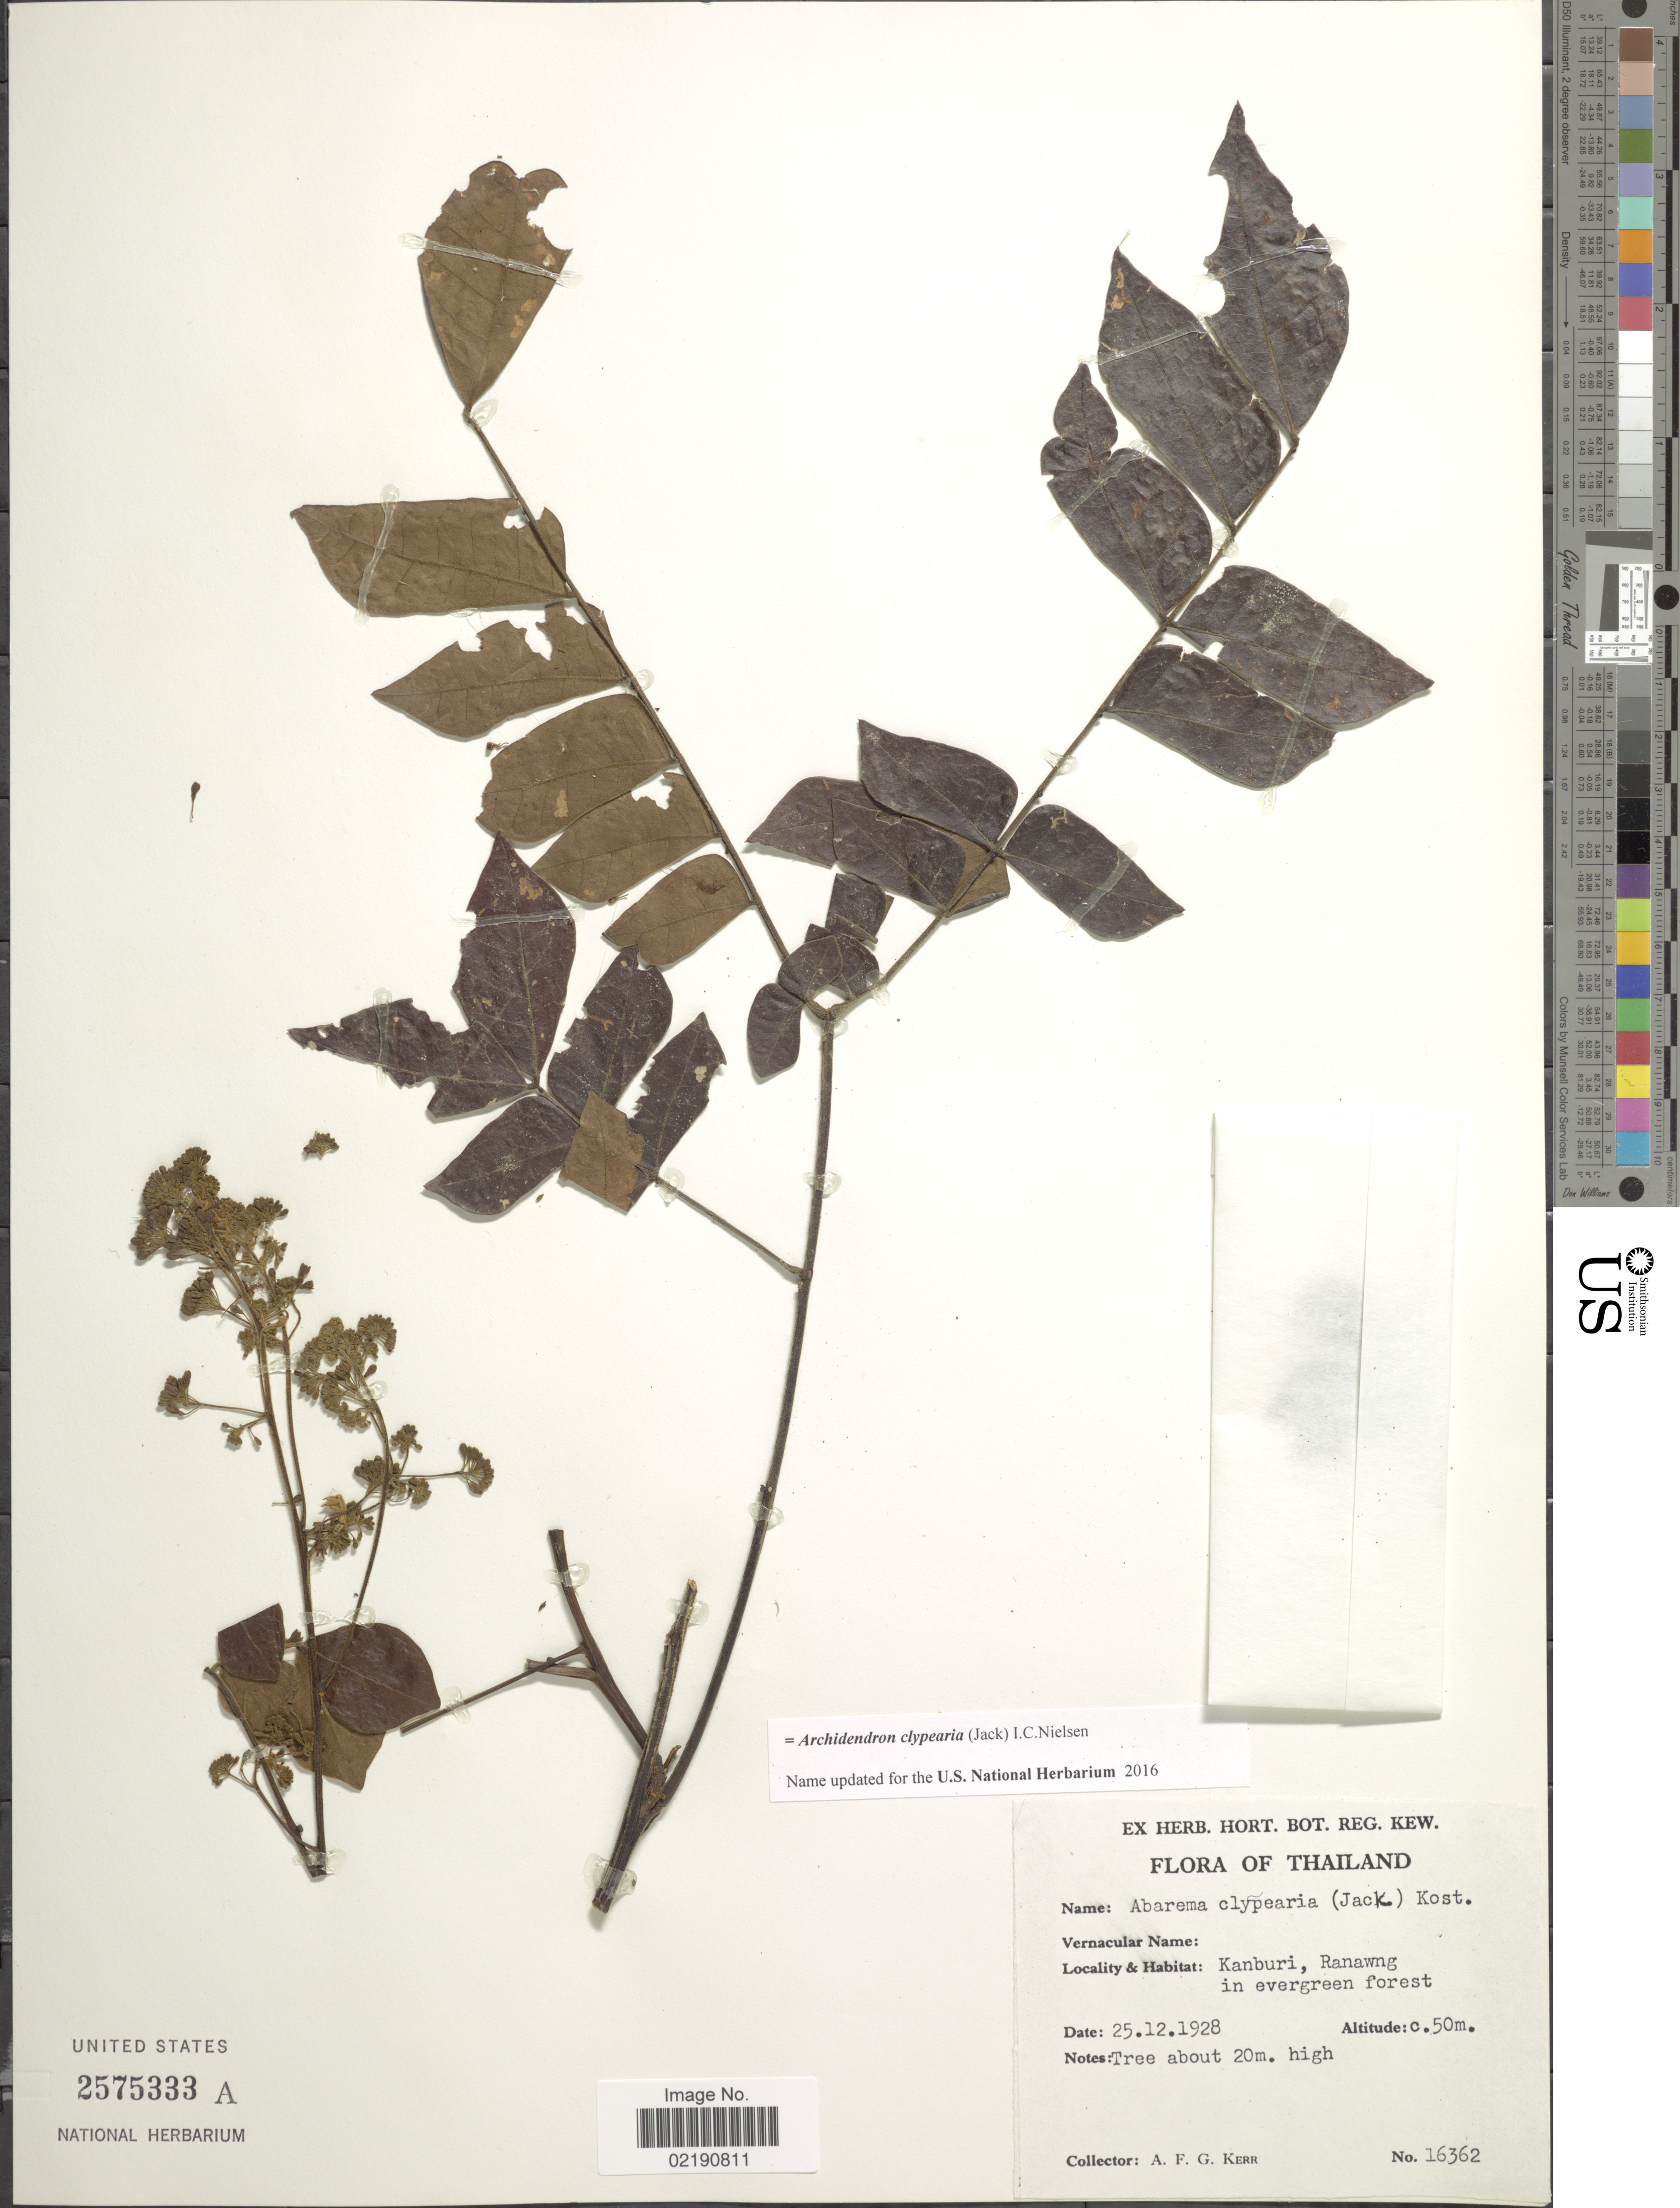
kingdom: Plantae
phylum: Tracheophyta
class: Magnoliopsida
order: Fabales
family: Fabaceae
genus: Archidendron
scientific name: Archidendron clypearia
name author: (Jack) I.C. Nielsen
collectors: A. F. G. Kerr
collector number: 16362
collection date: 1928-12-25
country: Thailand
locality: Kanburi, Ranawng in evergreen forest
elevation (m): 50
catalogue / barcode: US 2575333A